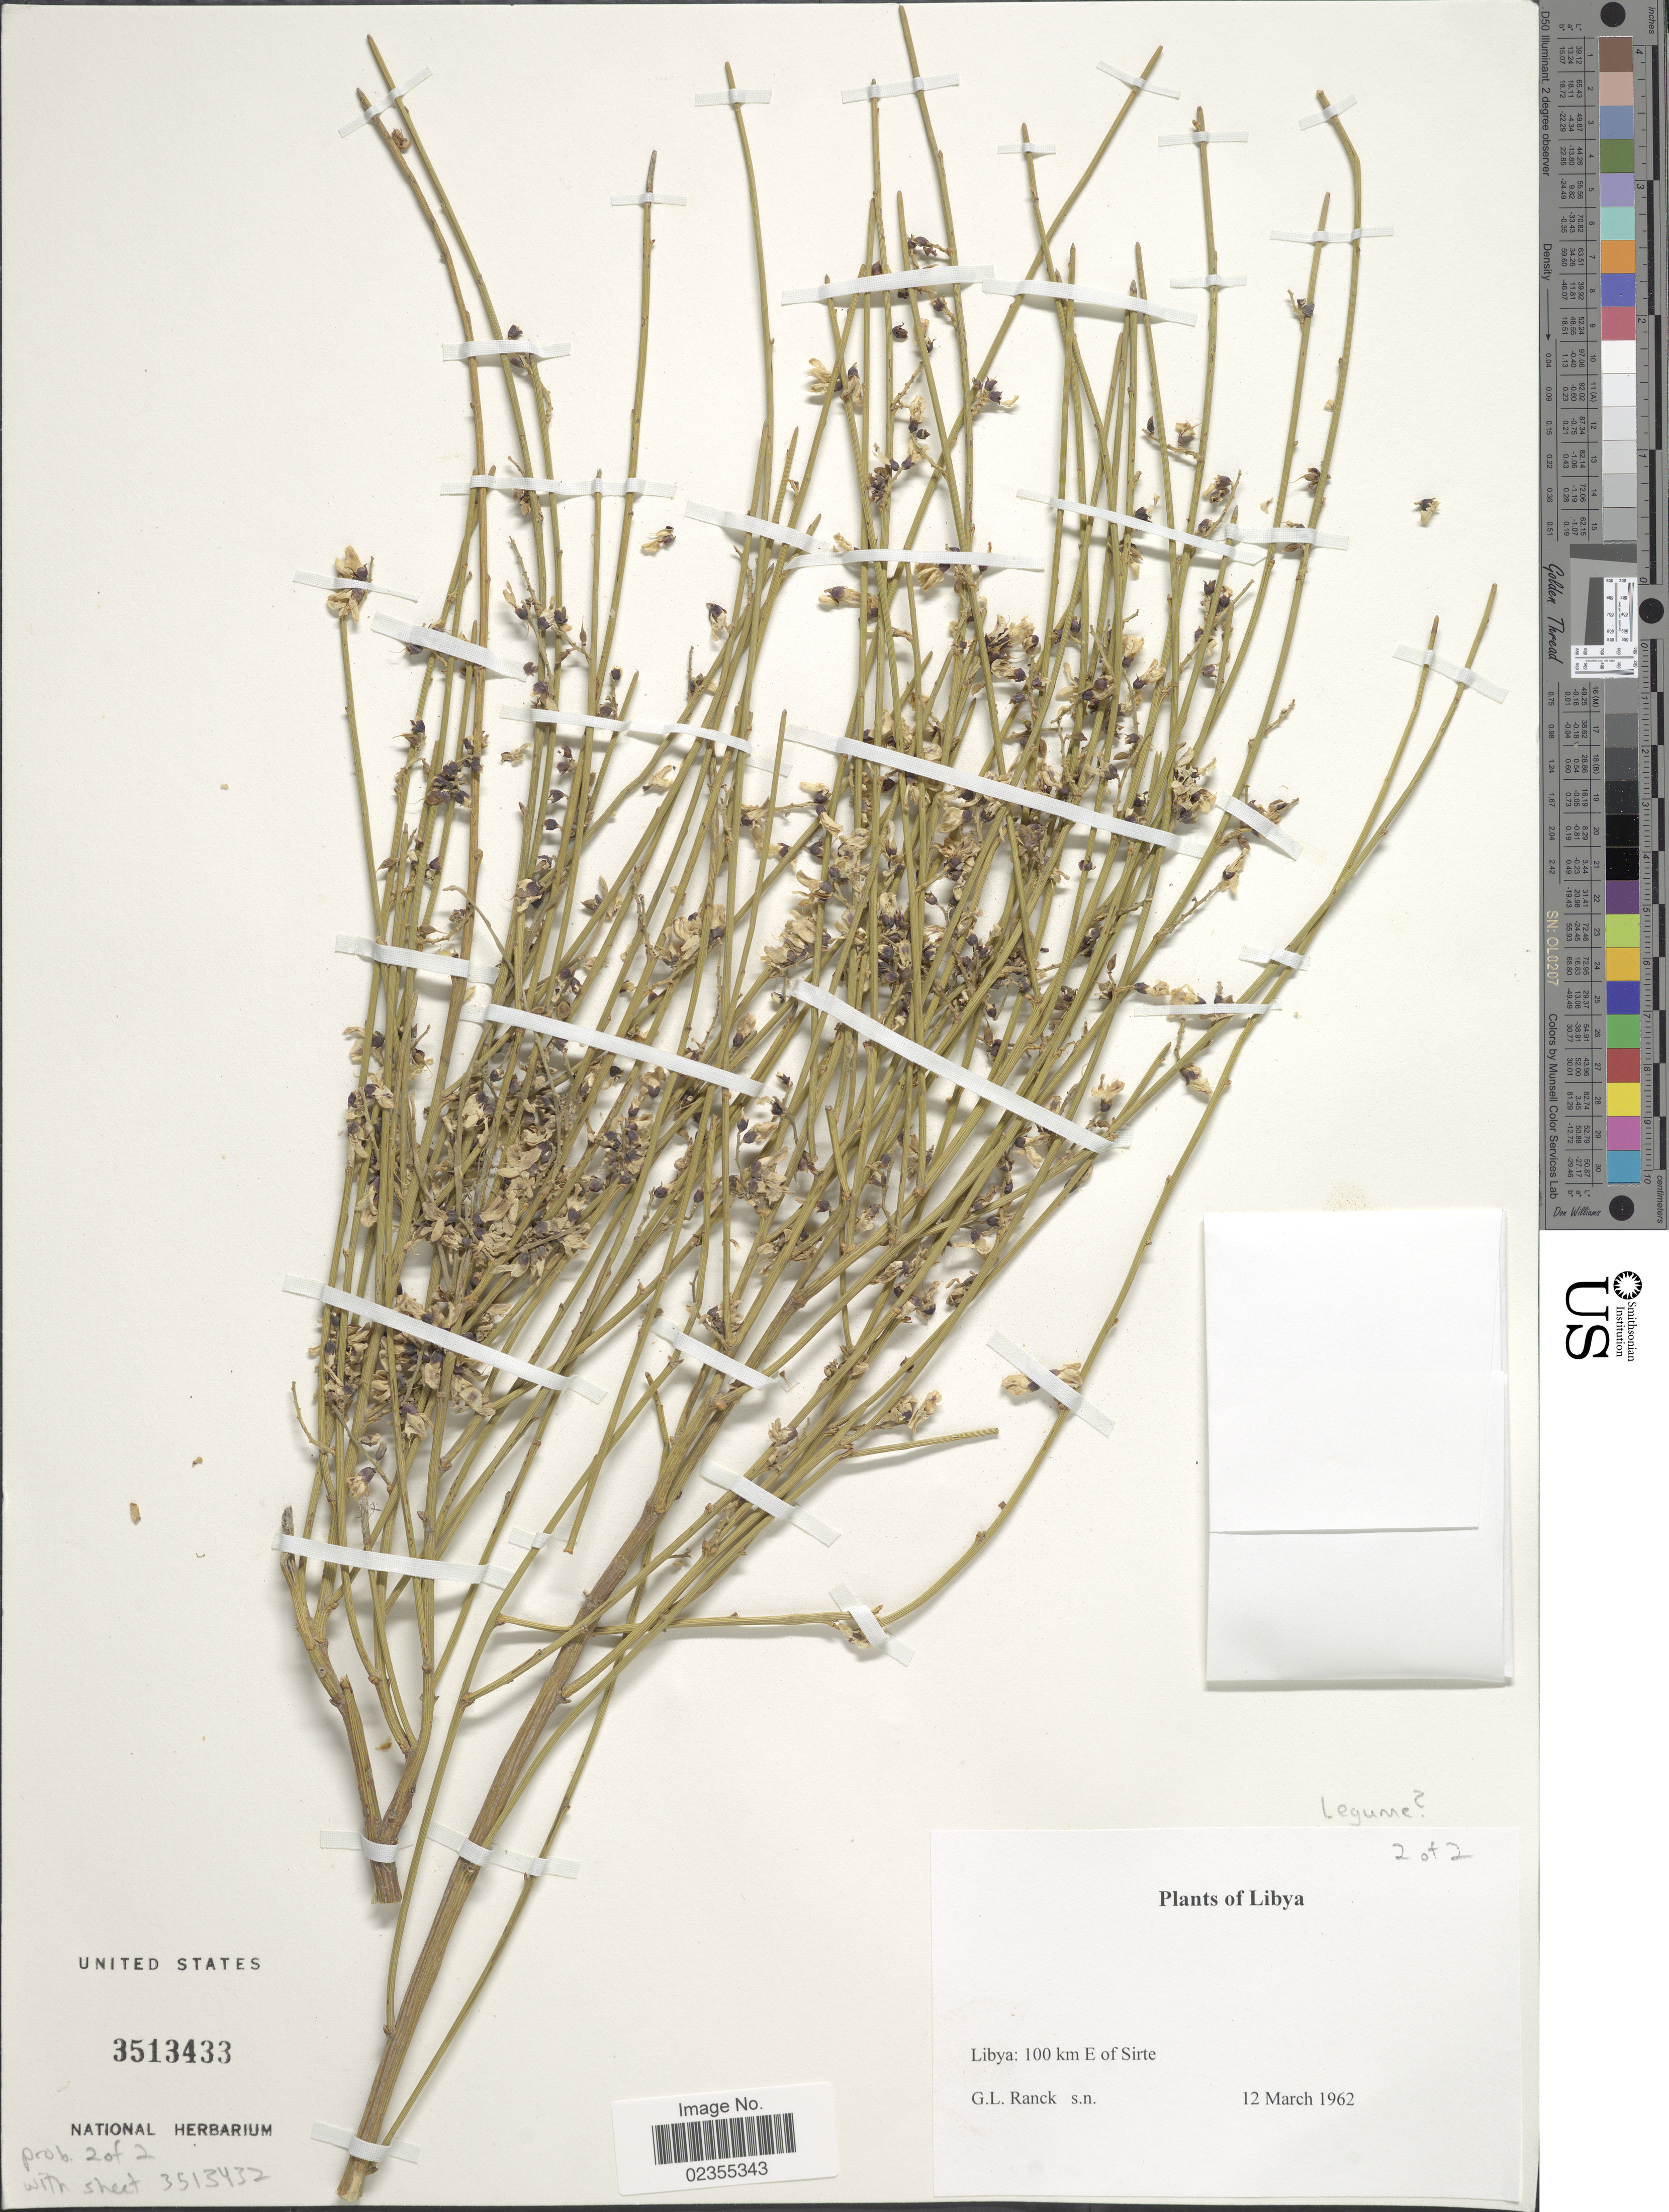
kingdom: Plantae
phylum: Tracheophyta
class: Magnoliopsida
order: Fabales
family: Fabaceae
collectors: G. Ranck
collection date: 1962-03-12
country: Libya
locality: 100 km E of Sirte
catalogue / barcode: US 3513433